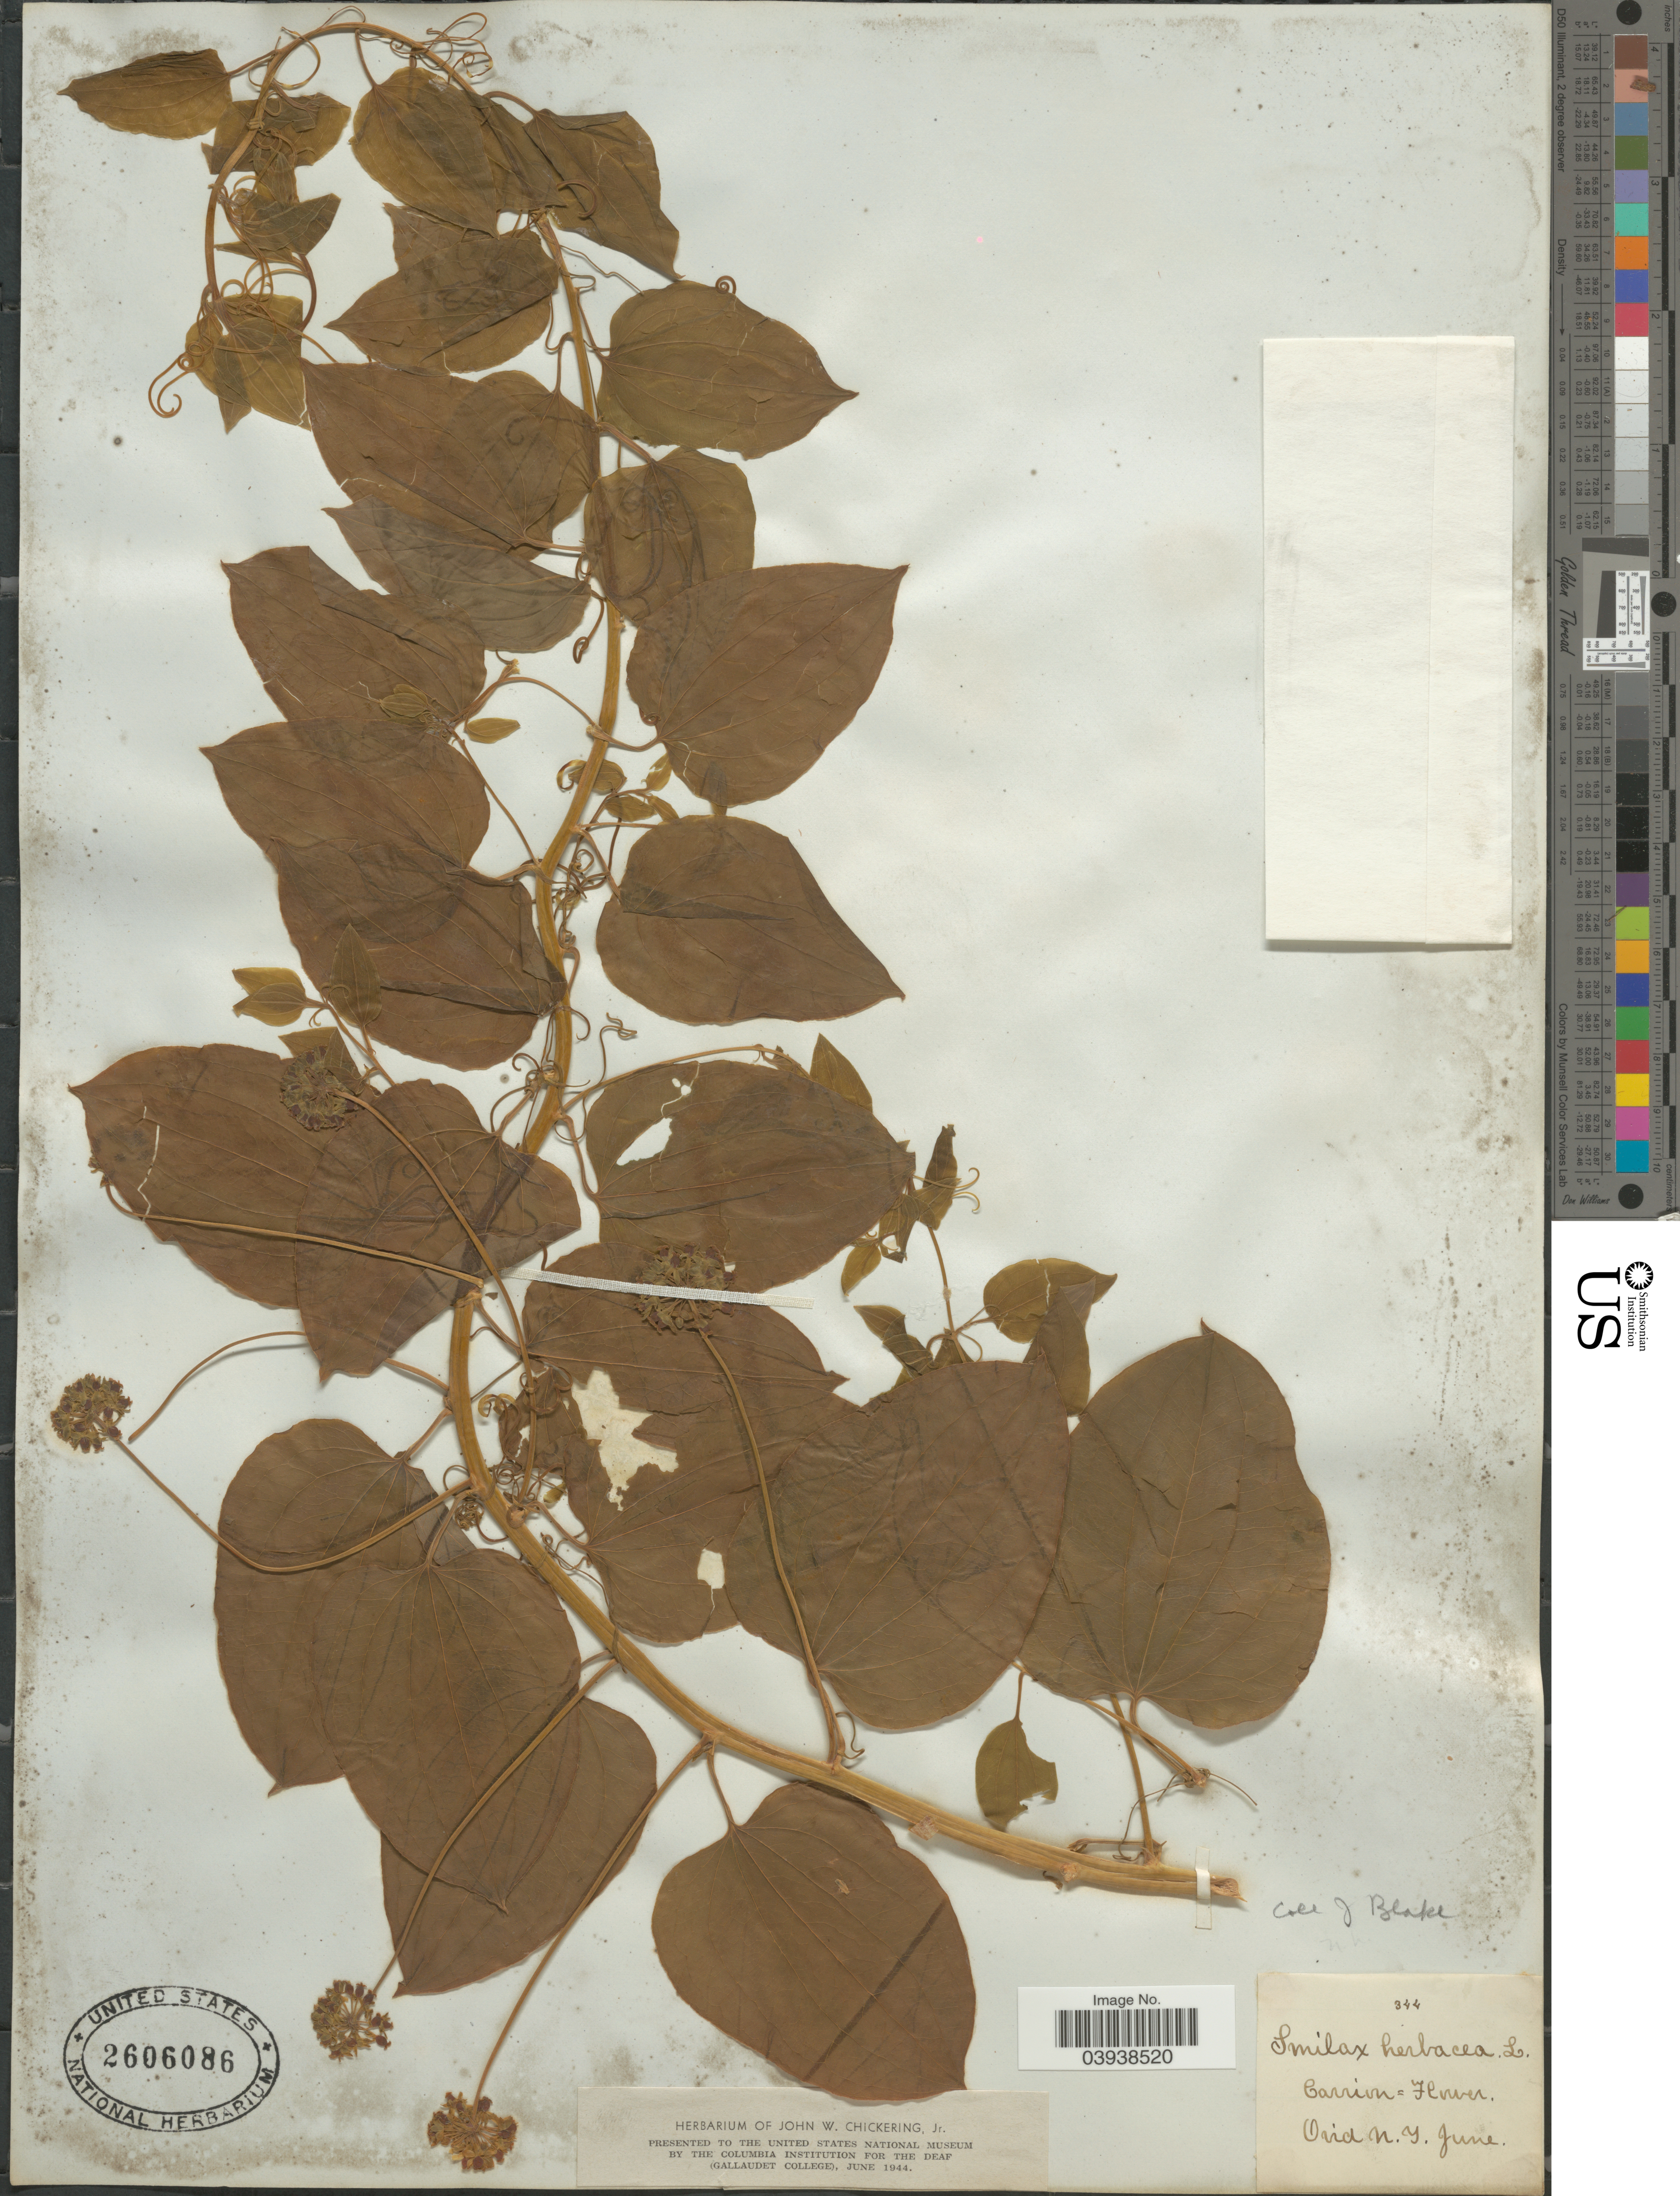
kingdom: Plantae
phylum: Tracheophyta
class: Liliopsida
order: Liliales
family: Smilacaceae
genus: Smilax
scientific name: Smilax herbacea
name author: L.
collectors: J. Blake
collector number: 344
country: United States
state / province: New York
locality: Ovid.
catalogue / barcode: US 2606086